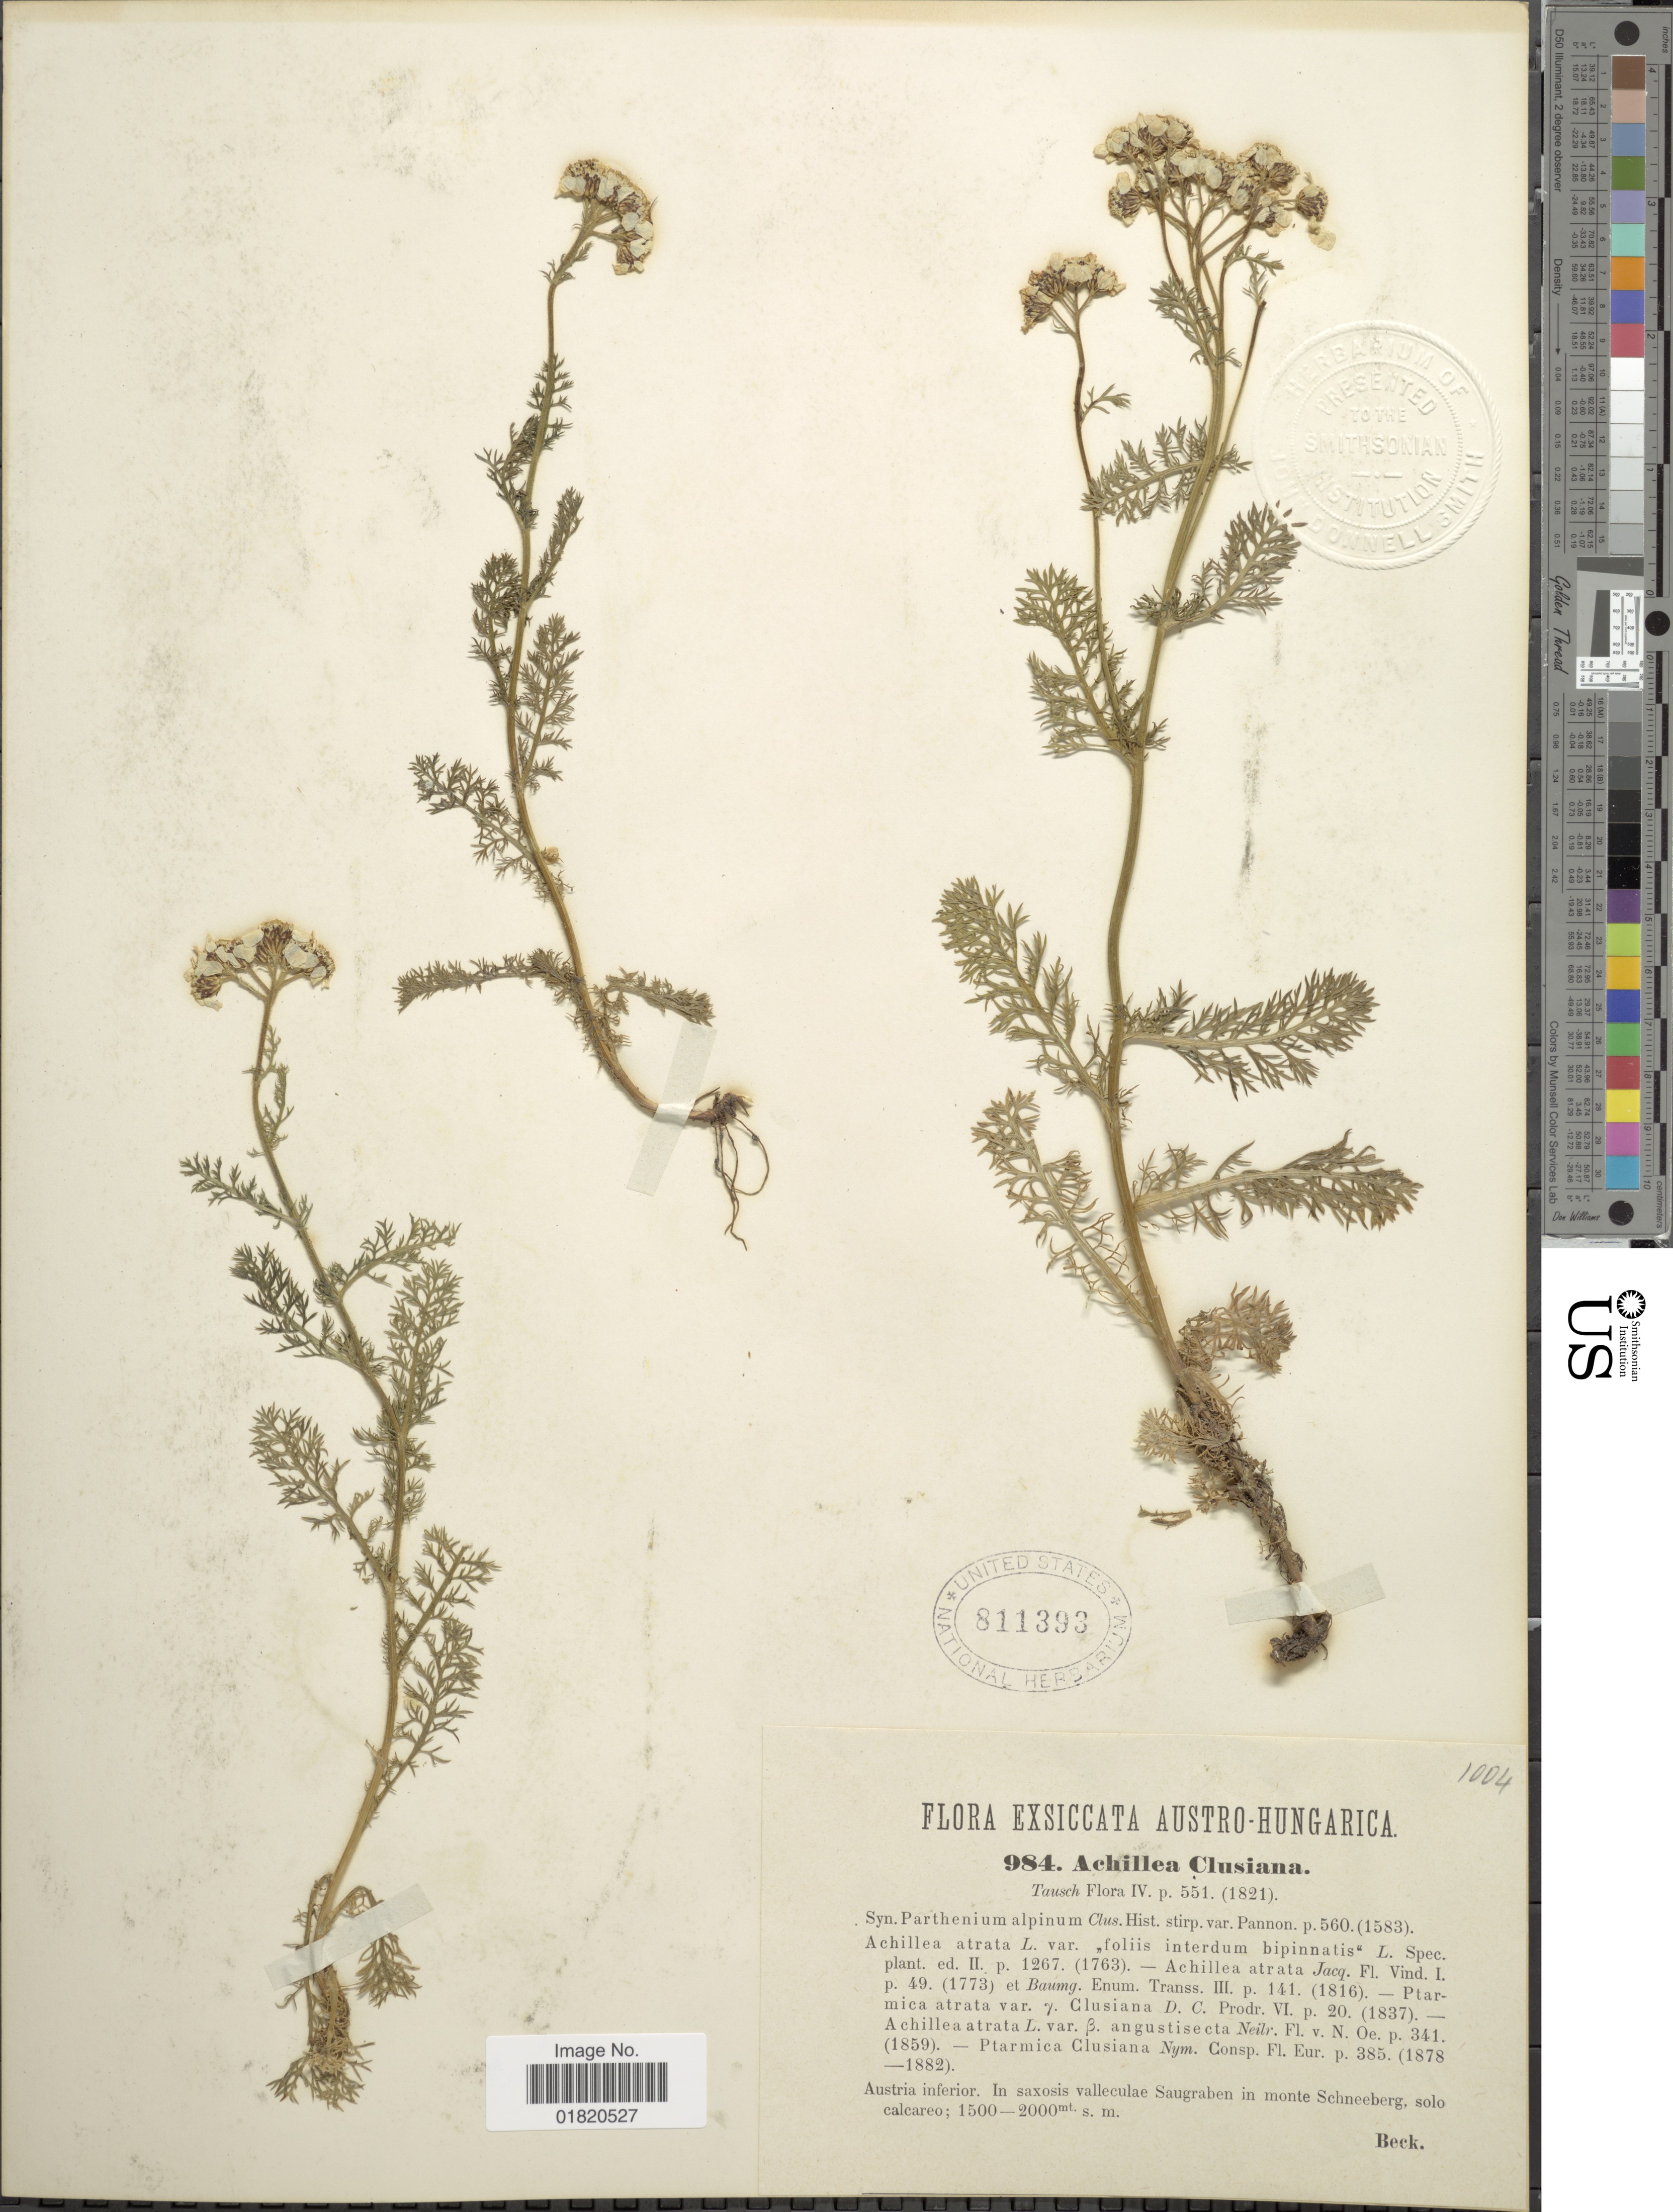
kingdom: Plantae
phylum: Tracheophyta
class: Magnoliopsida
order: Asterales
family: Asteraceae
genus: Achillea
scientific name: Achillea clusiana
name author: Tausch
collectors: -- Beck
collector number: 984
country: Austria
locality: Austro-Hungarica. Austria inferior. In saxosis valleculae Suagraben in monte Schneeberg, solo calcareo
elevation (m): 1500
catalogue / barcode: US 811393